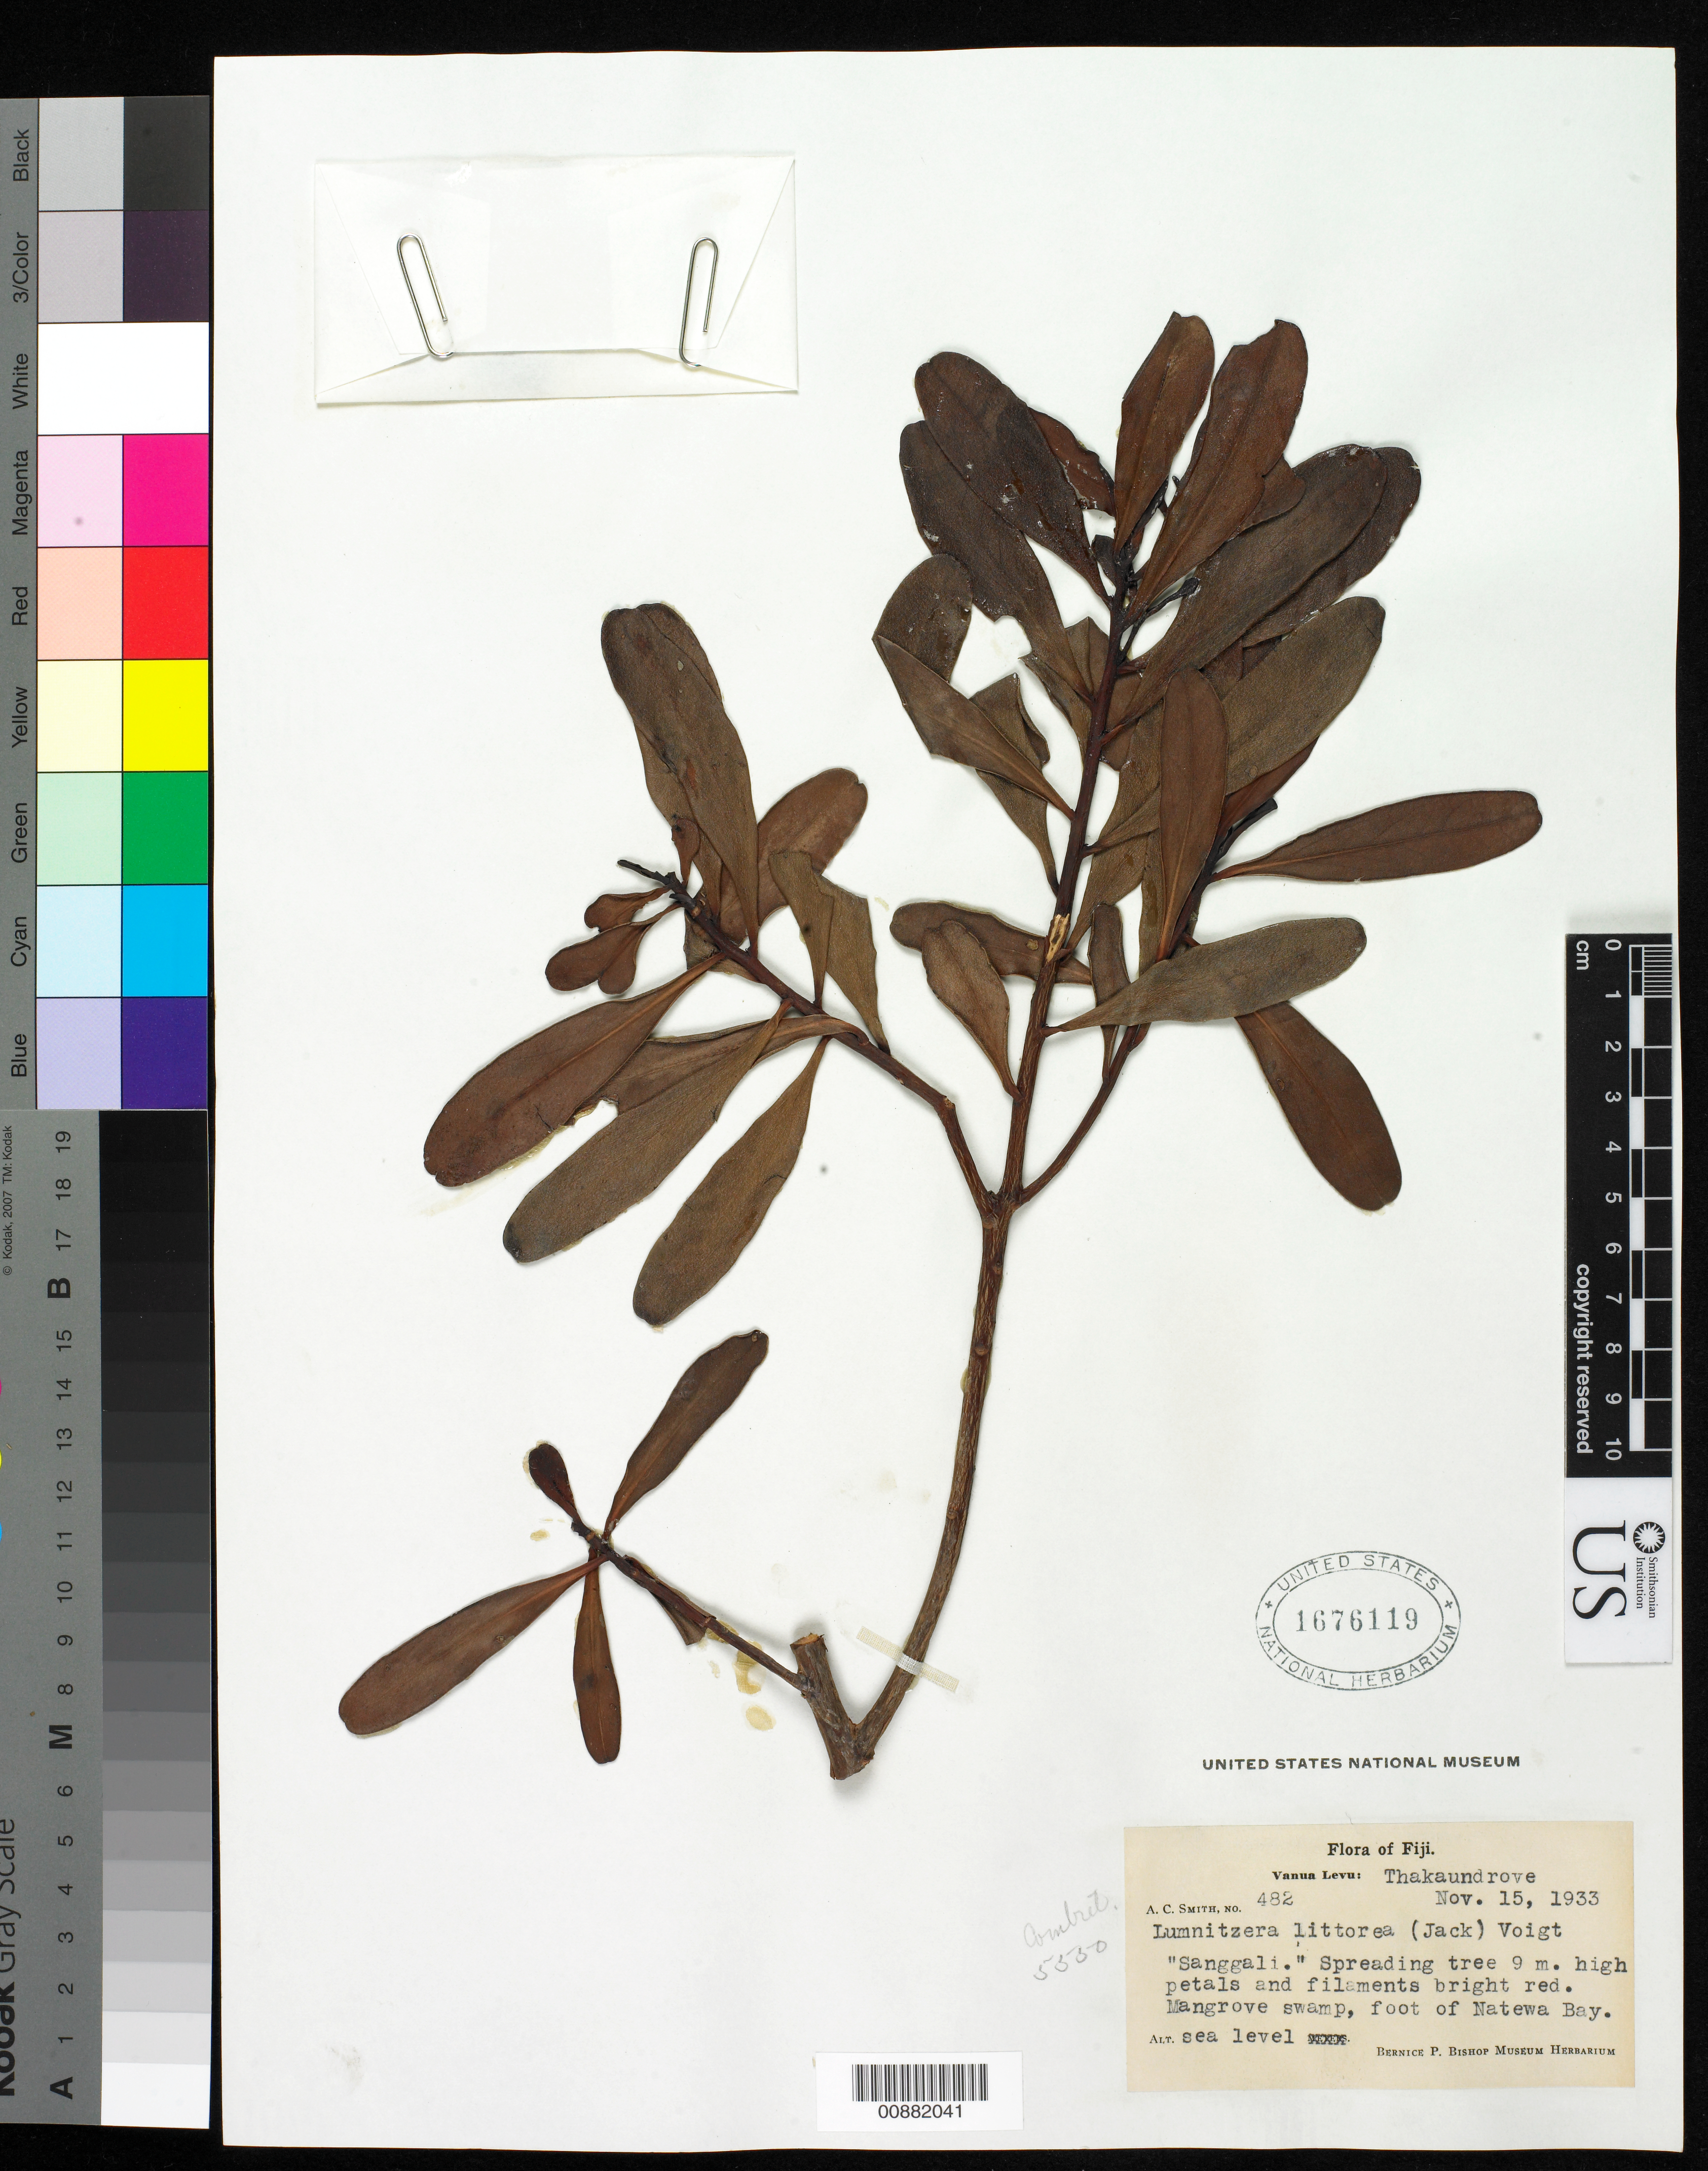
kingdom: Plantae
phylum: Tracheophyta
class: Magnoliopsida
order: Myrtales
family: Combretaceae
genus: Lumnitzera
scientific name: Lumnitzera littorea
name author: (Jack) Voight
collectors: C. A. Smith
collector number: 482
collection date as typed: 15 Nov 1933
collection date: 1933-11-15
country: Fiji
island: Viti Levu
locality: Thankaundrove, foot of Natewa Bay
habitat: Mangrove swamp.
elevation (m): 0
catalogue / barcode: US 1676119